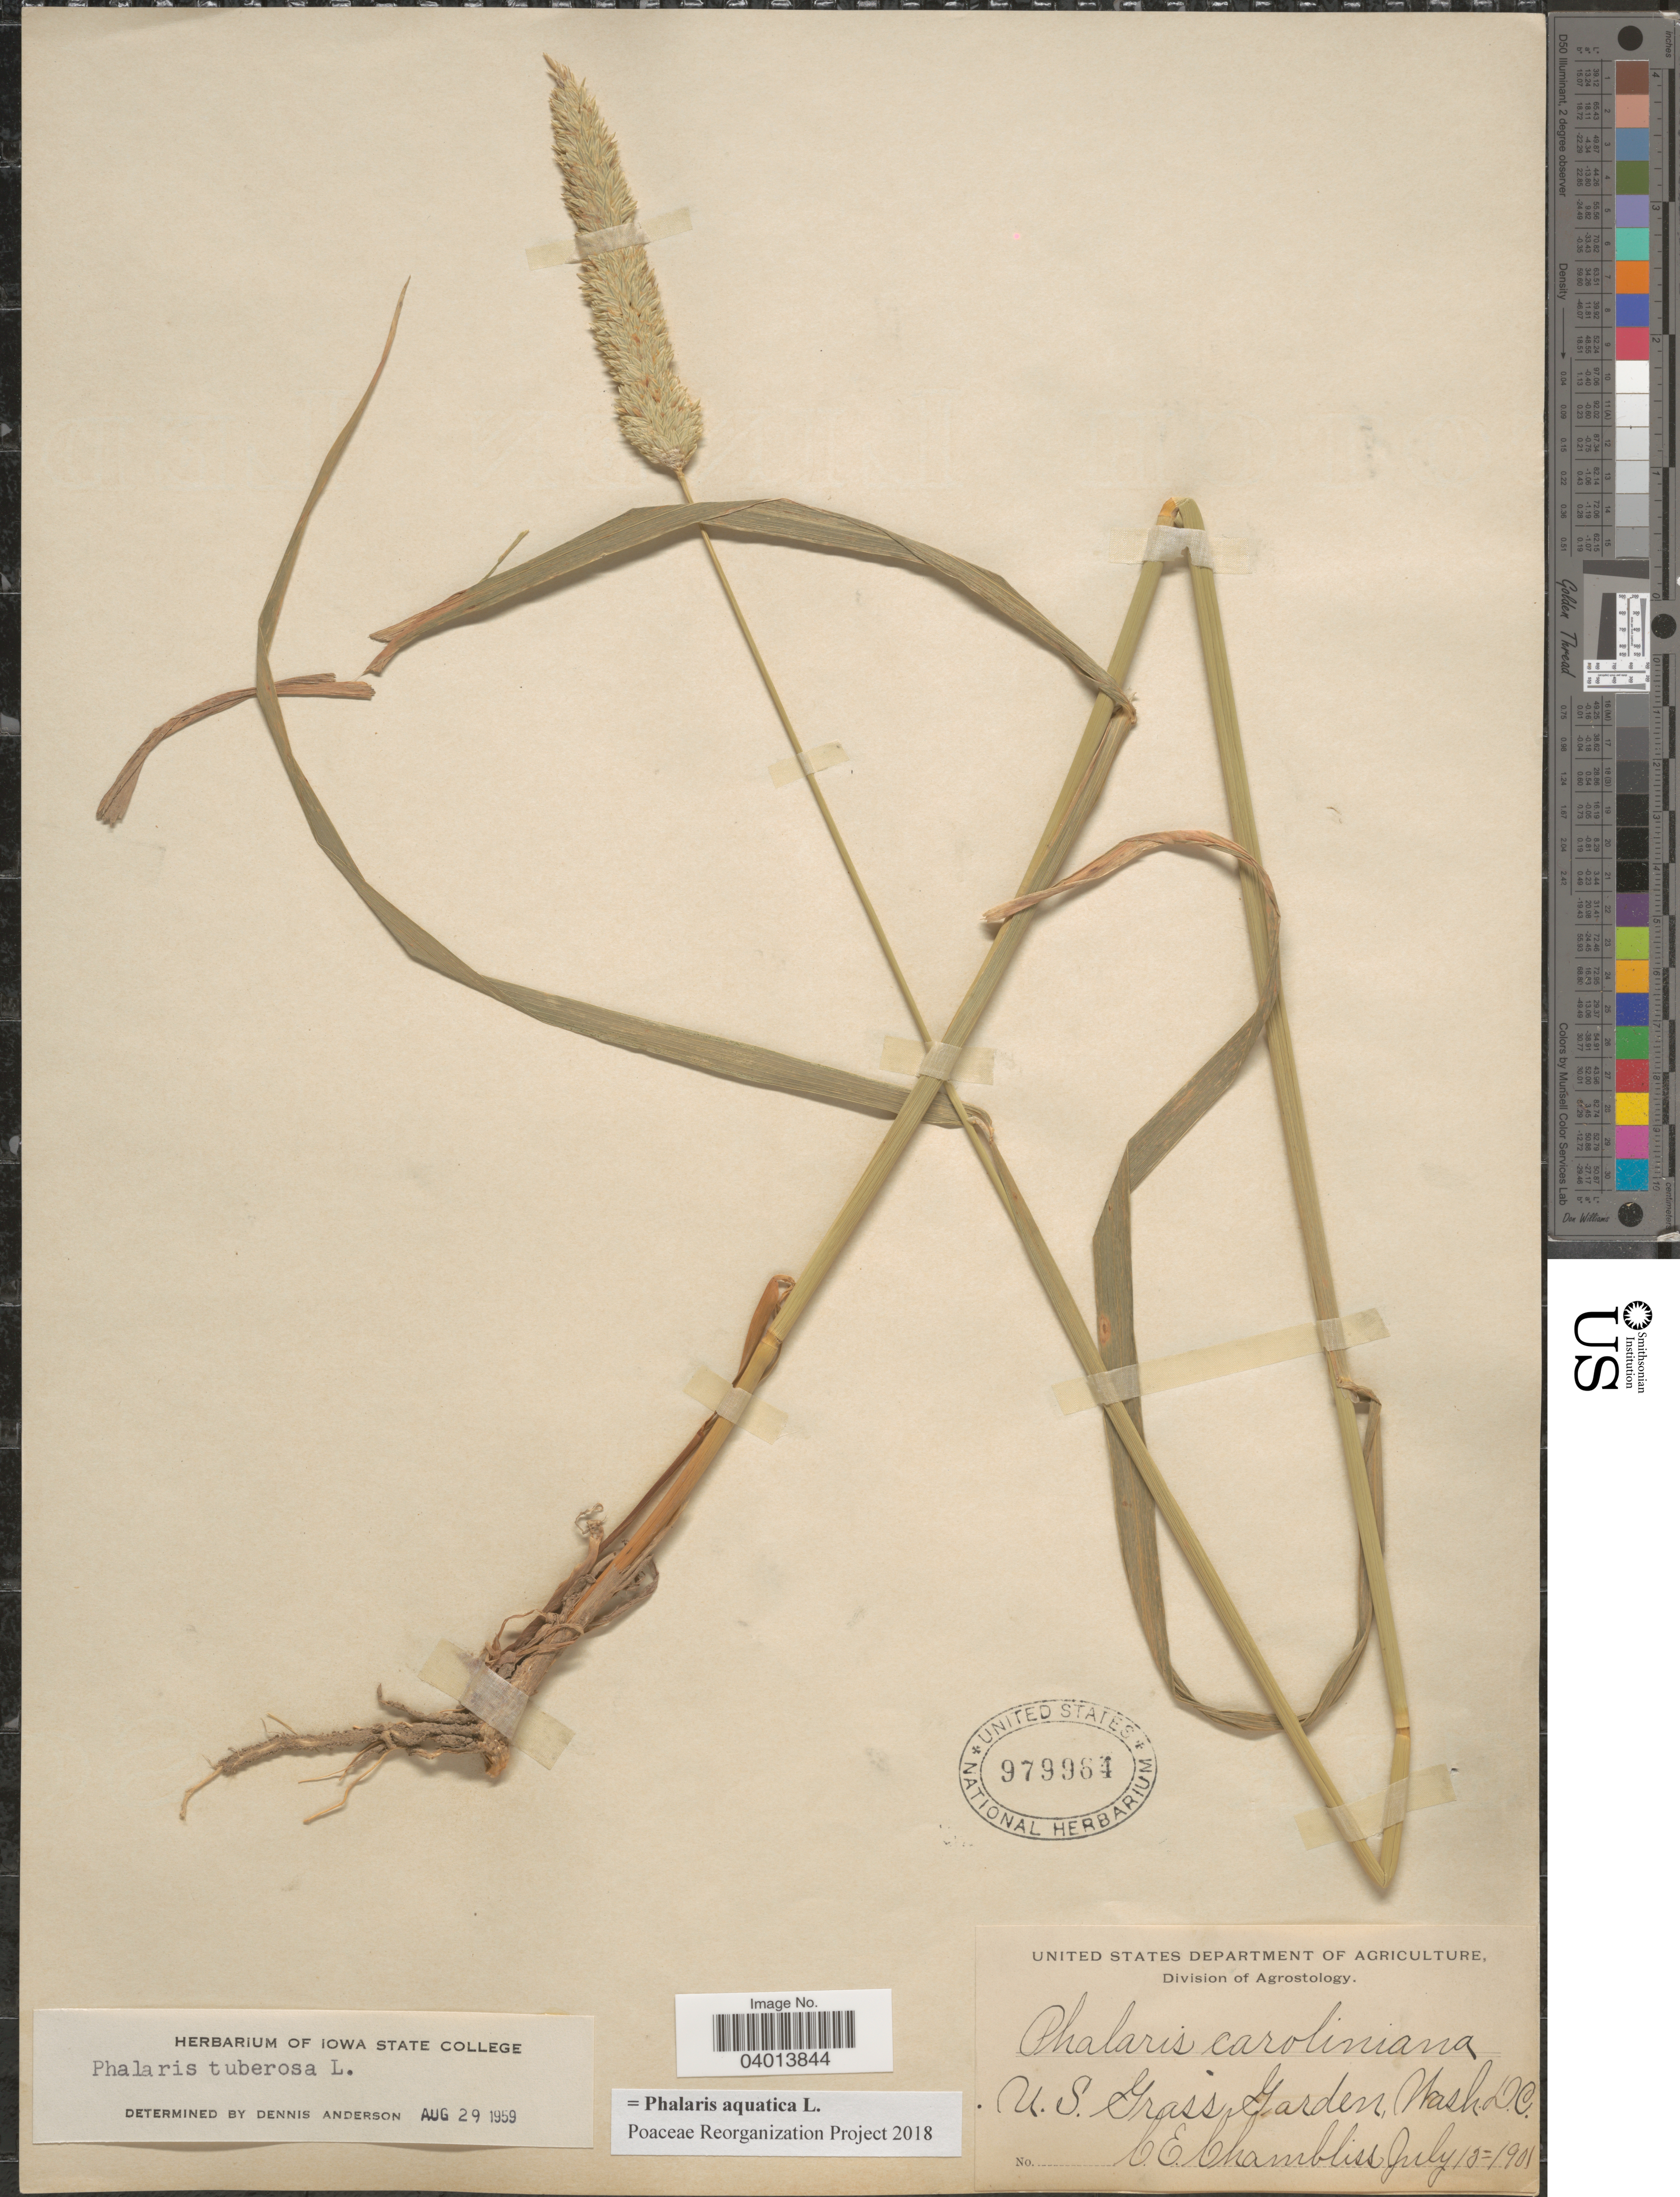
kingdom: Plantae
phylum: Tracheophyta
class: Liliopsida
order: Poales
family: Poaceae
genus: Phalaris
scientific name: Phalaris aquatica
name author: L.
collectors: C. Chambliss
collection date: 1901-07-13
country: United States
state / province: District of Columbia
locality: U.S. Grass Garden, Wash. D.C.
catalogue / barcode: US 979964